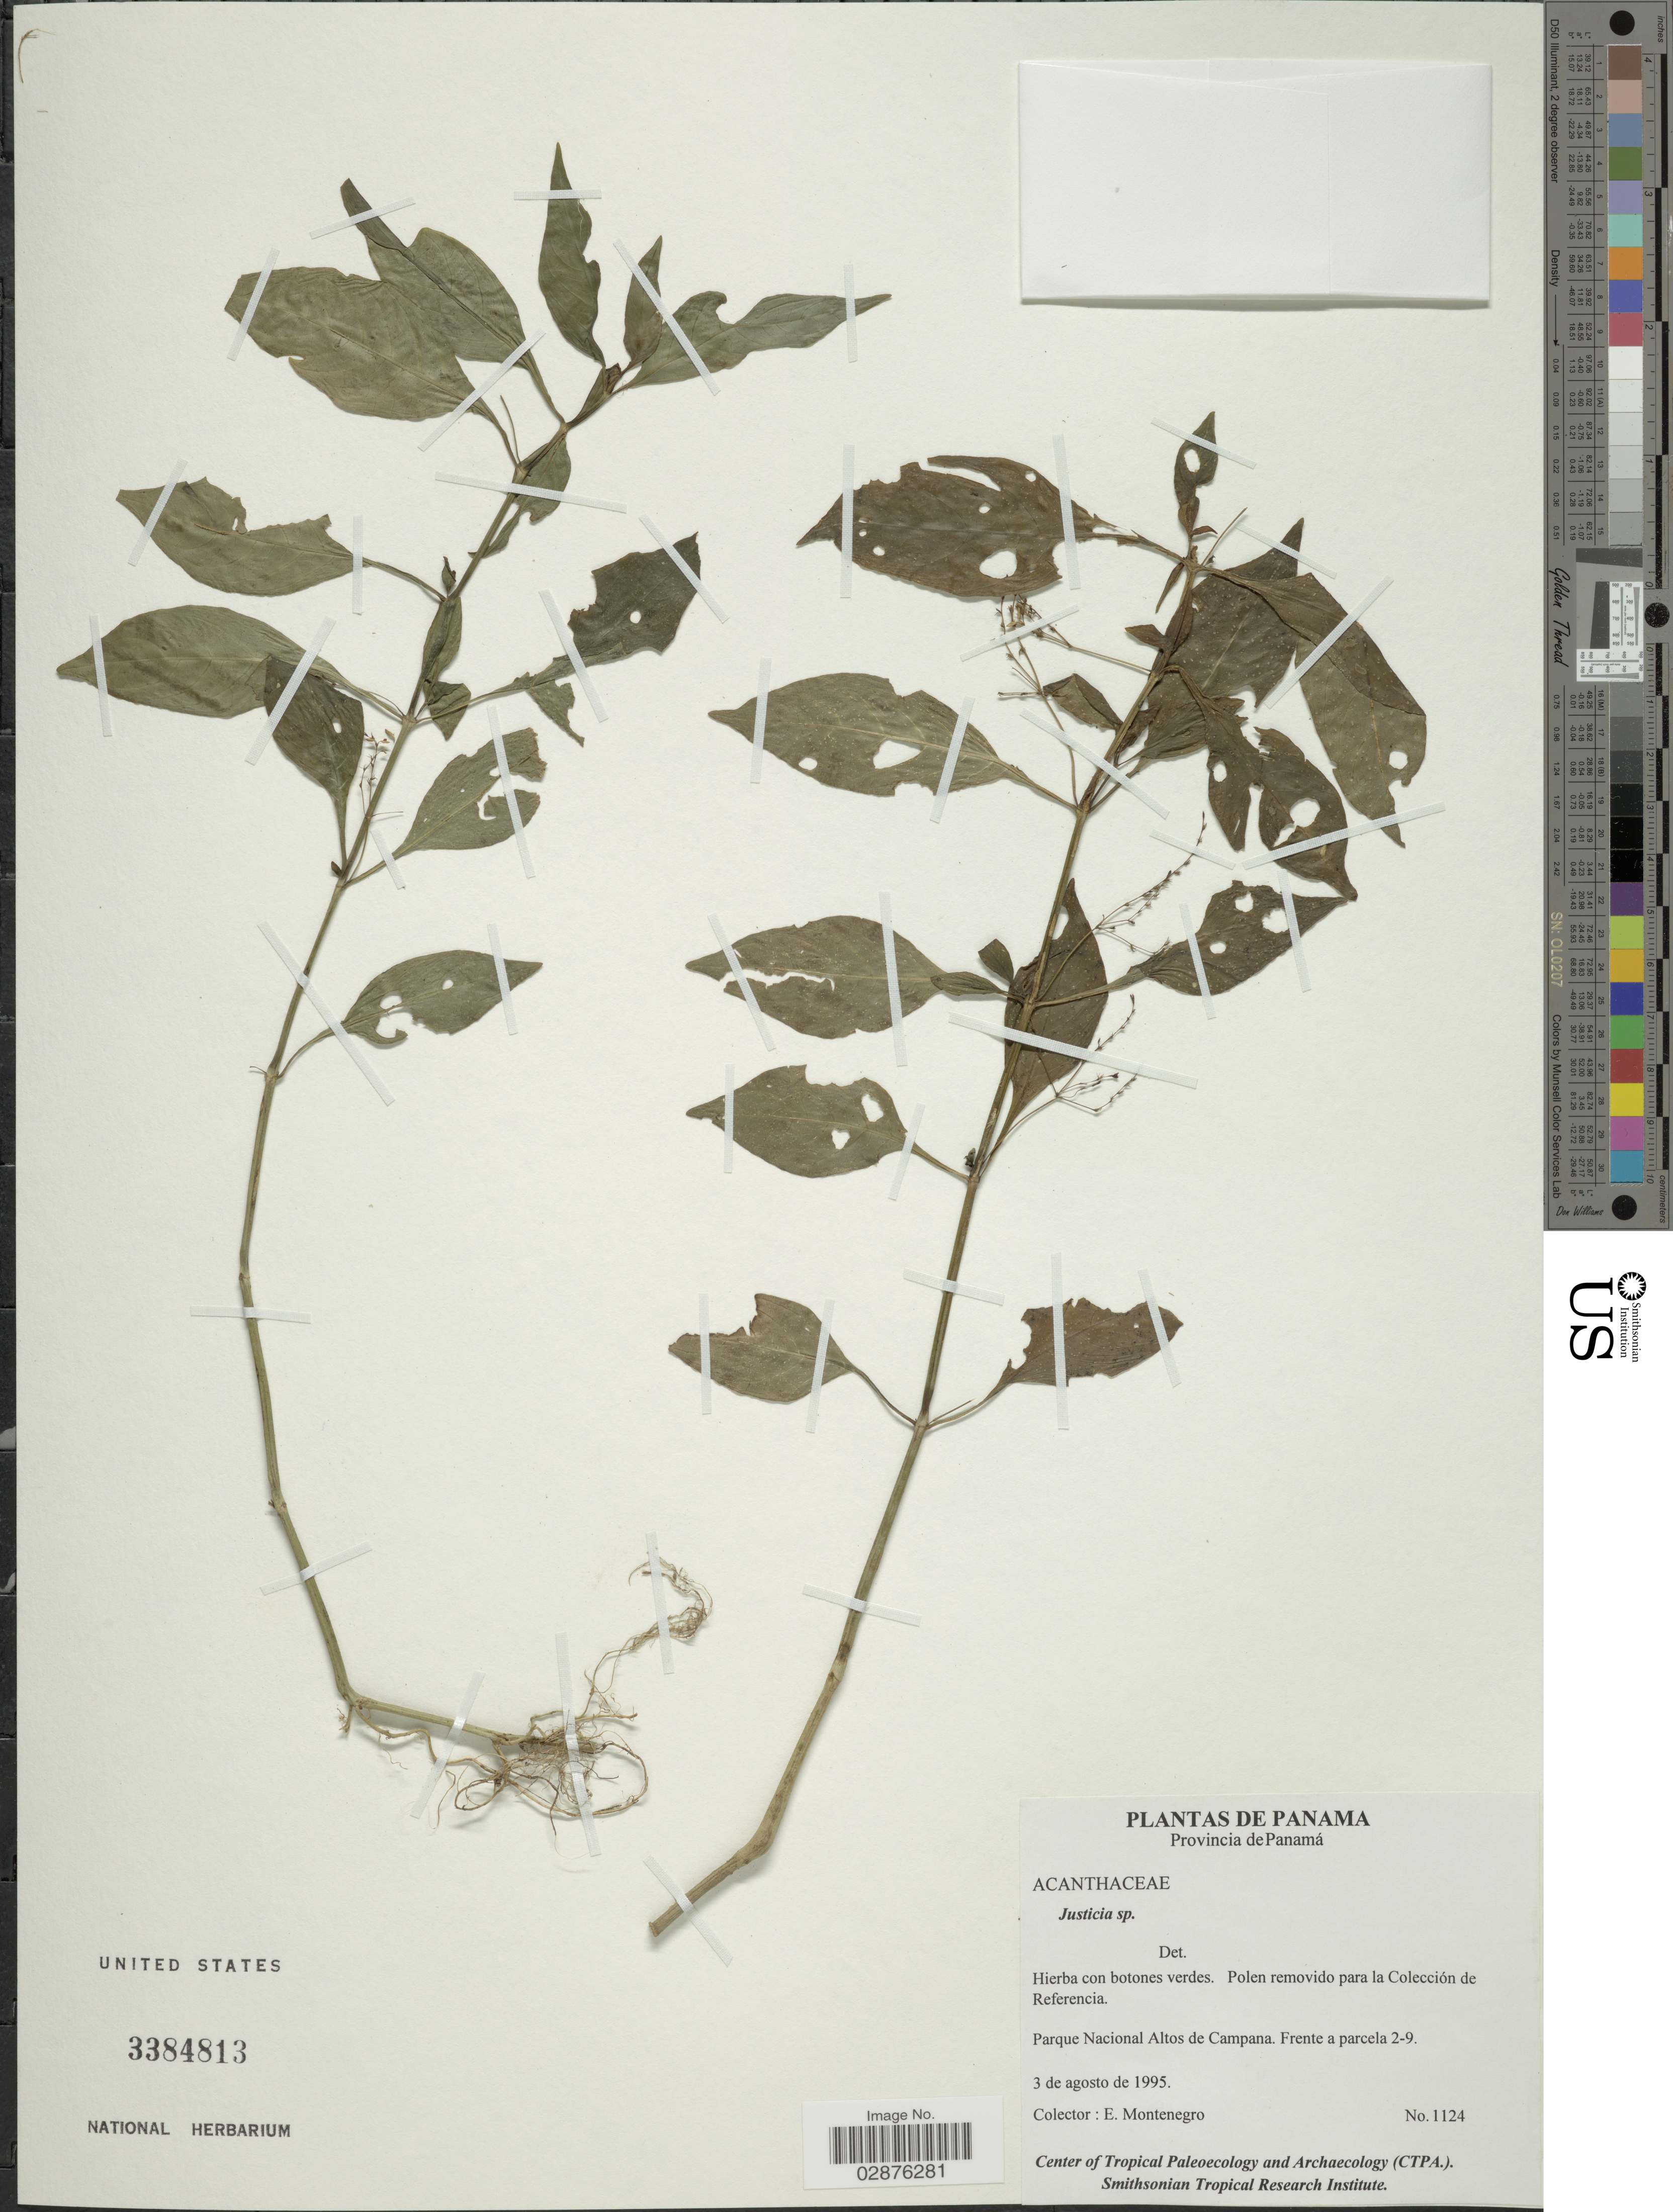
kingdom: Plantae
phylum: Tracheophyta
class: Magnoliopsida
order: Lamiales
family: Acanthaceae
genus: Justicia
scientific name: Justicia comata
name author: (L.) Lam.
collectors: E. Montenegro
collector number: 1124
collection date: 1995-08-03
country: Panama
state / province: Panamá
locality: Parque Nacional Altos de Campana.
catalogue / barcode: US 3384813